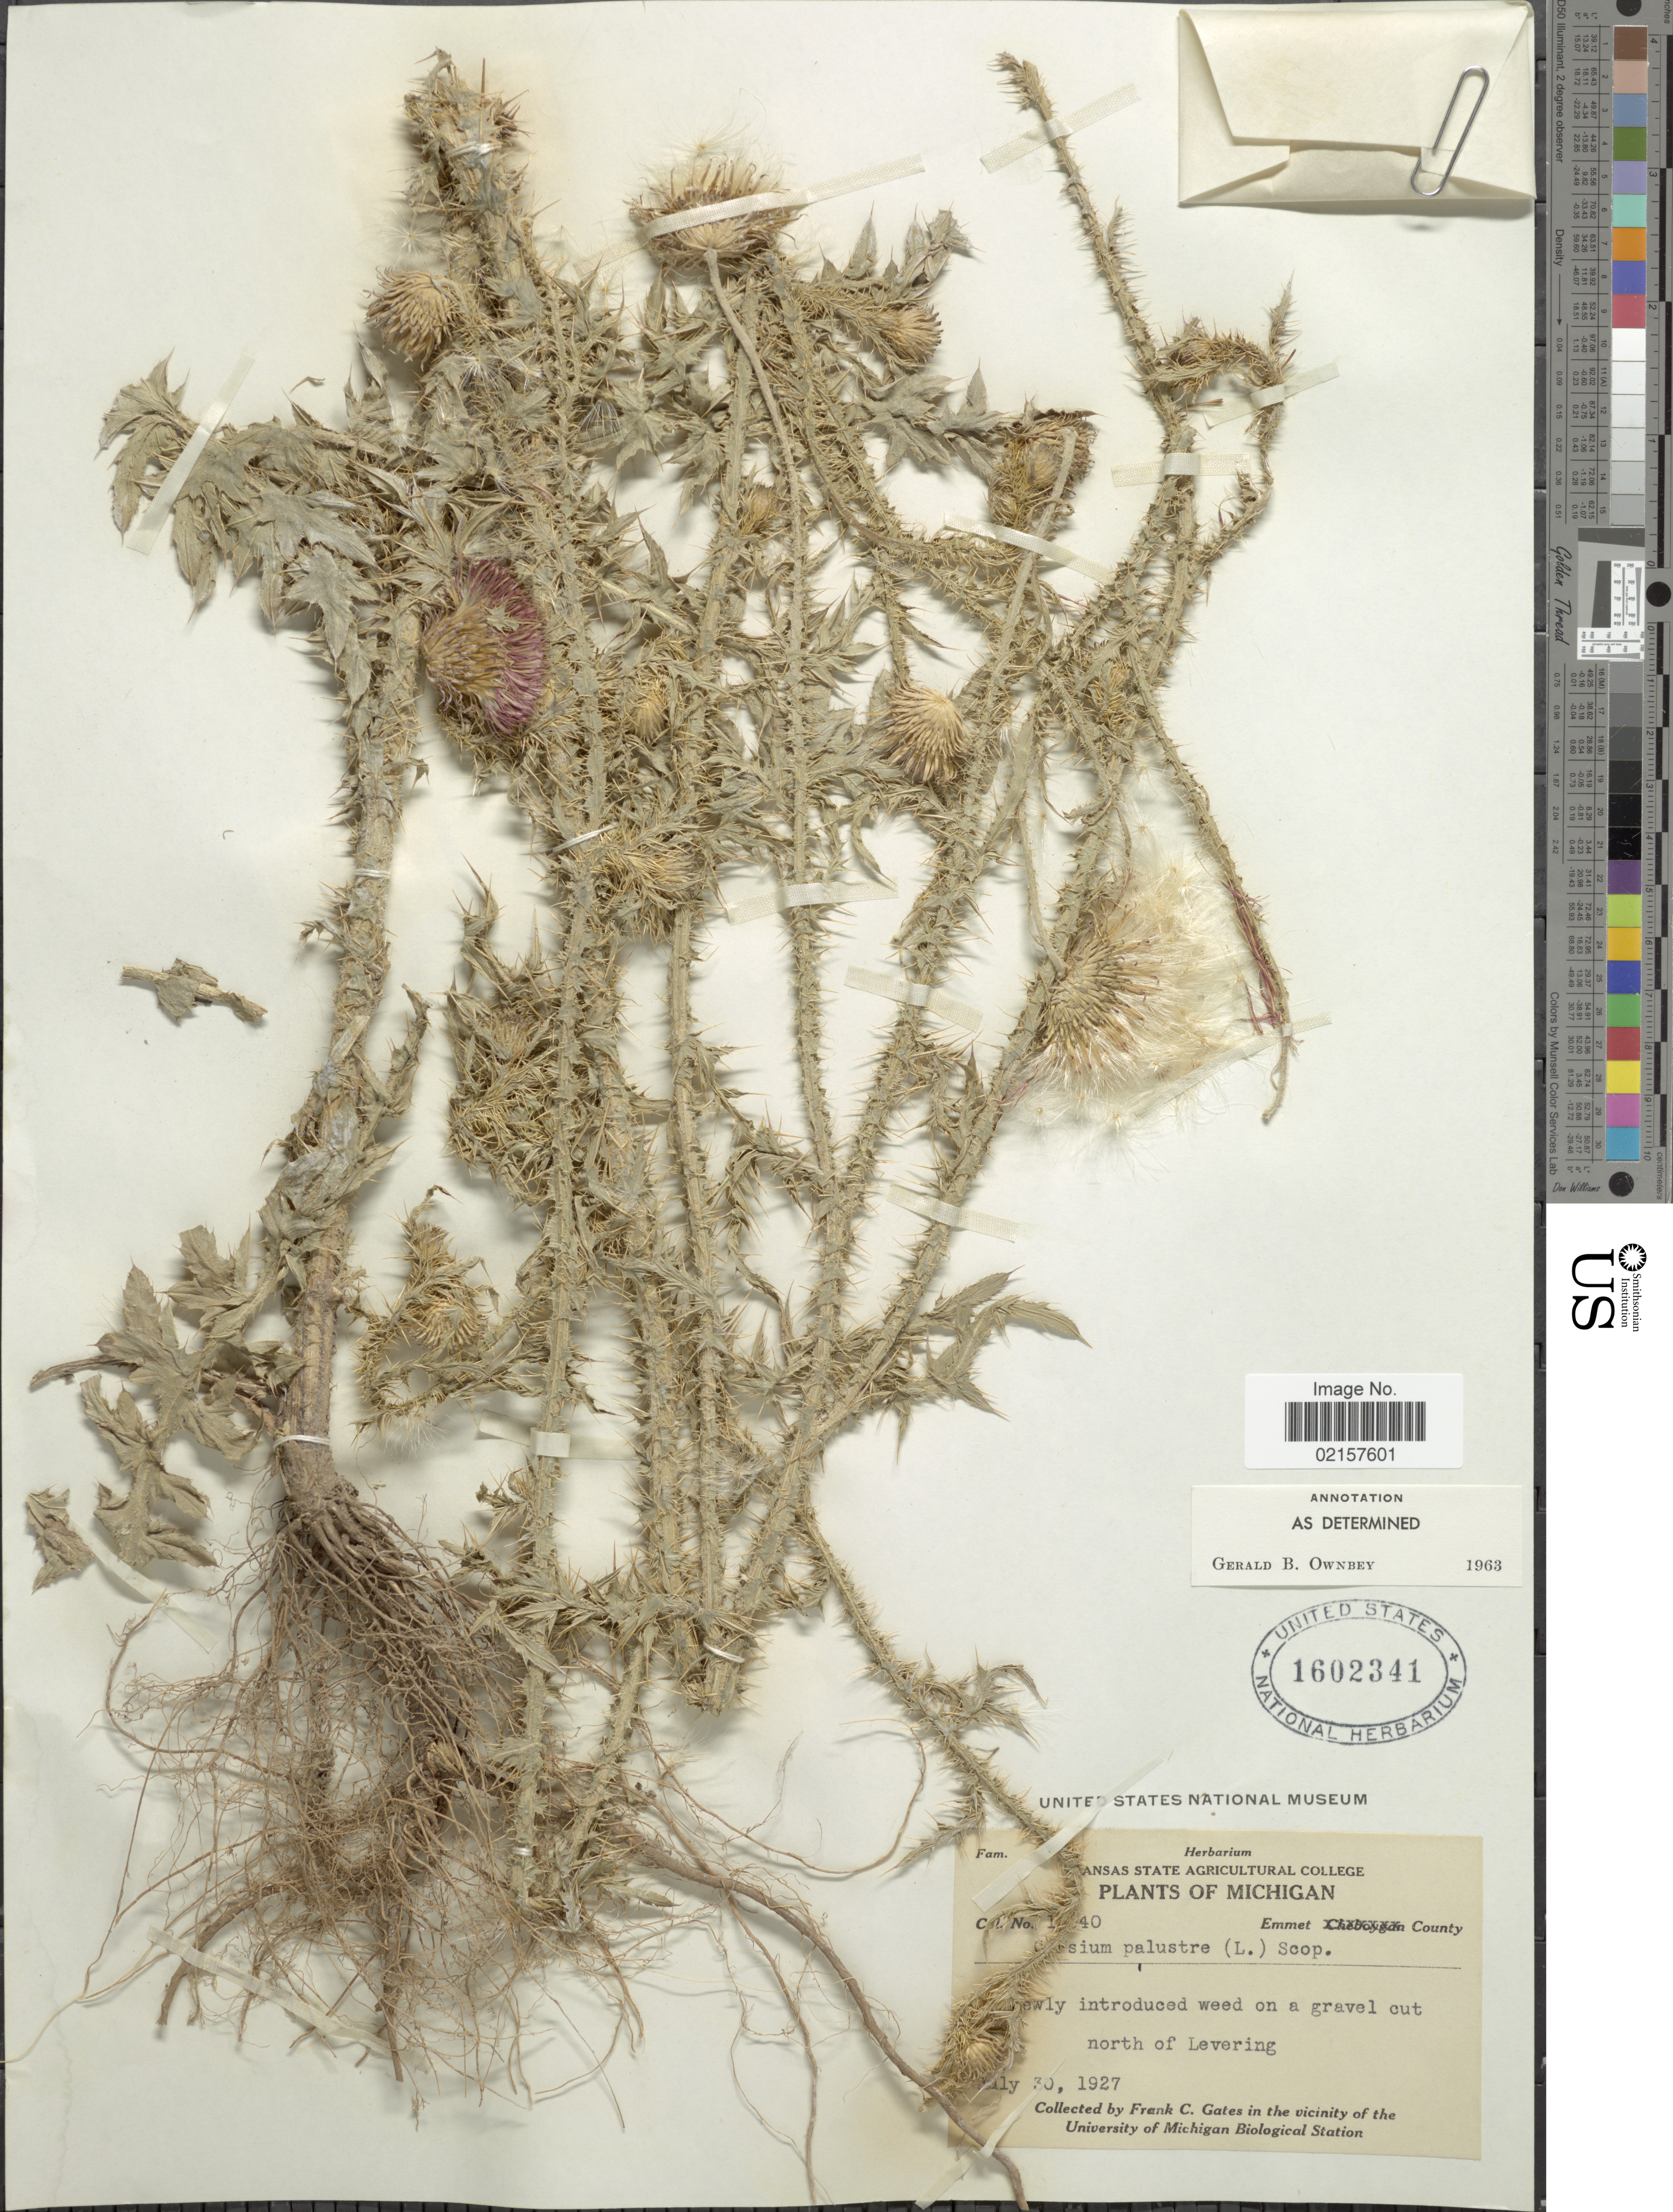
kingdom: Plantae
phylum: Tracheophyta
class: Magnoliopsida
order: Asterales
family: Asteraceae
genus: Cirsium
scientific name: Cirsium palustre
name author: (L.) Coss. ex Scop.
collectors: F. C. Gates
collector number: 140*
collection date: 1927-07-30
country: United States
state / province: Michigan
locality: Emmet County, grewly introduced on a a gravel cut north of Levering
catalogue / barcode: US 1602341